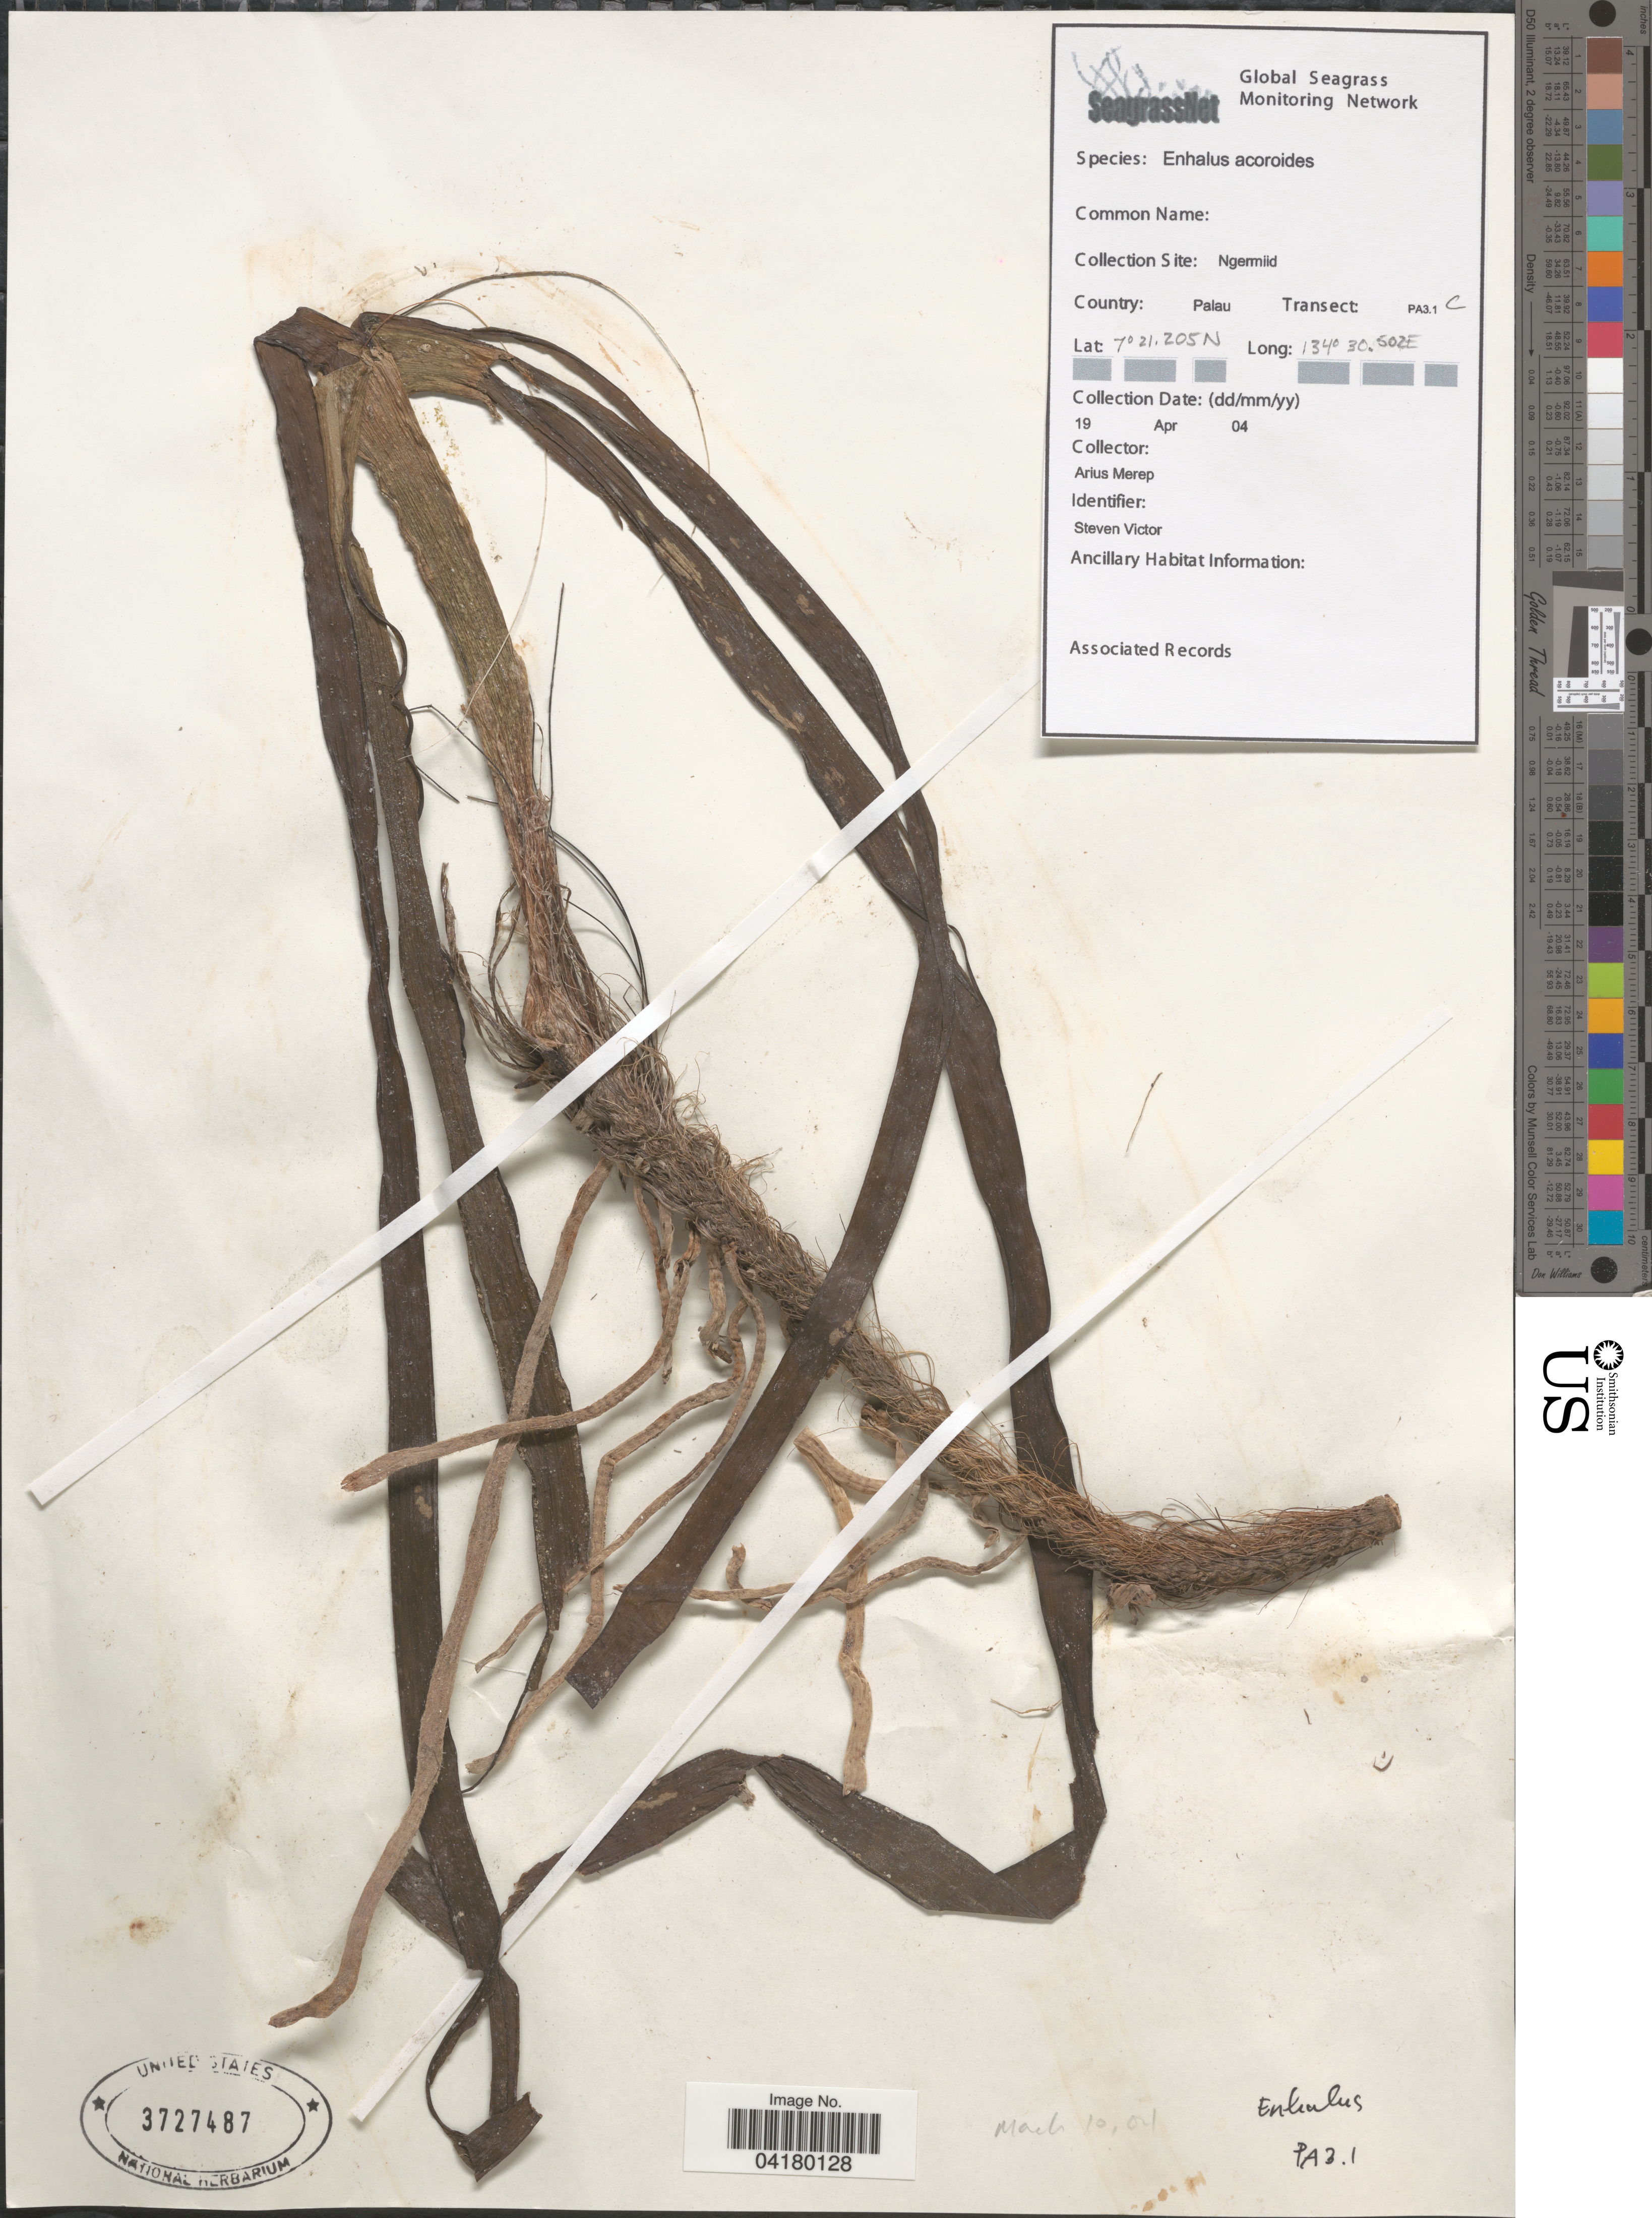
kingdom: Plantae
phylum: Tracheophyta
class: Liliopsida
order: Alismatales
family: Hydrocharitaceae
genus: Enhalus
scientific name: Enhalus acoroides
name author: (L. f.) Royle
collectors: A. Merep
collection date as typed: Transcribed d/m/y: 19/4/4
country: Palau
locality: Collection Site: Ngermiid. Country: Palau. Transect: PA3.1C.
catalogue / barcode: US 3727487